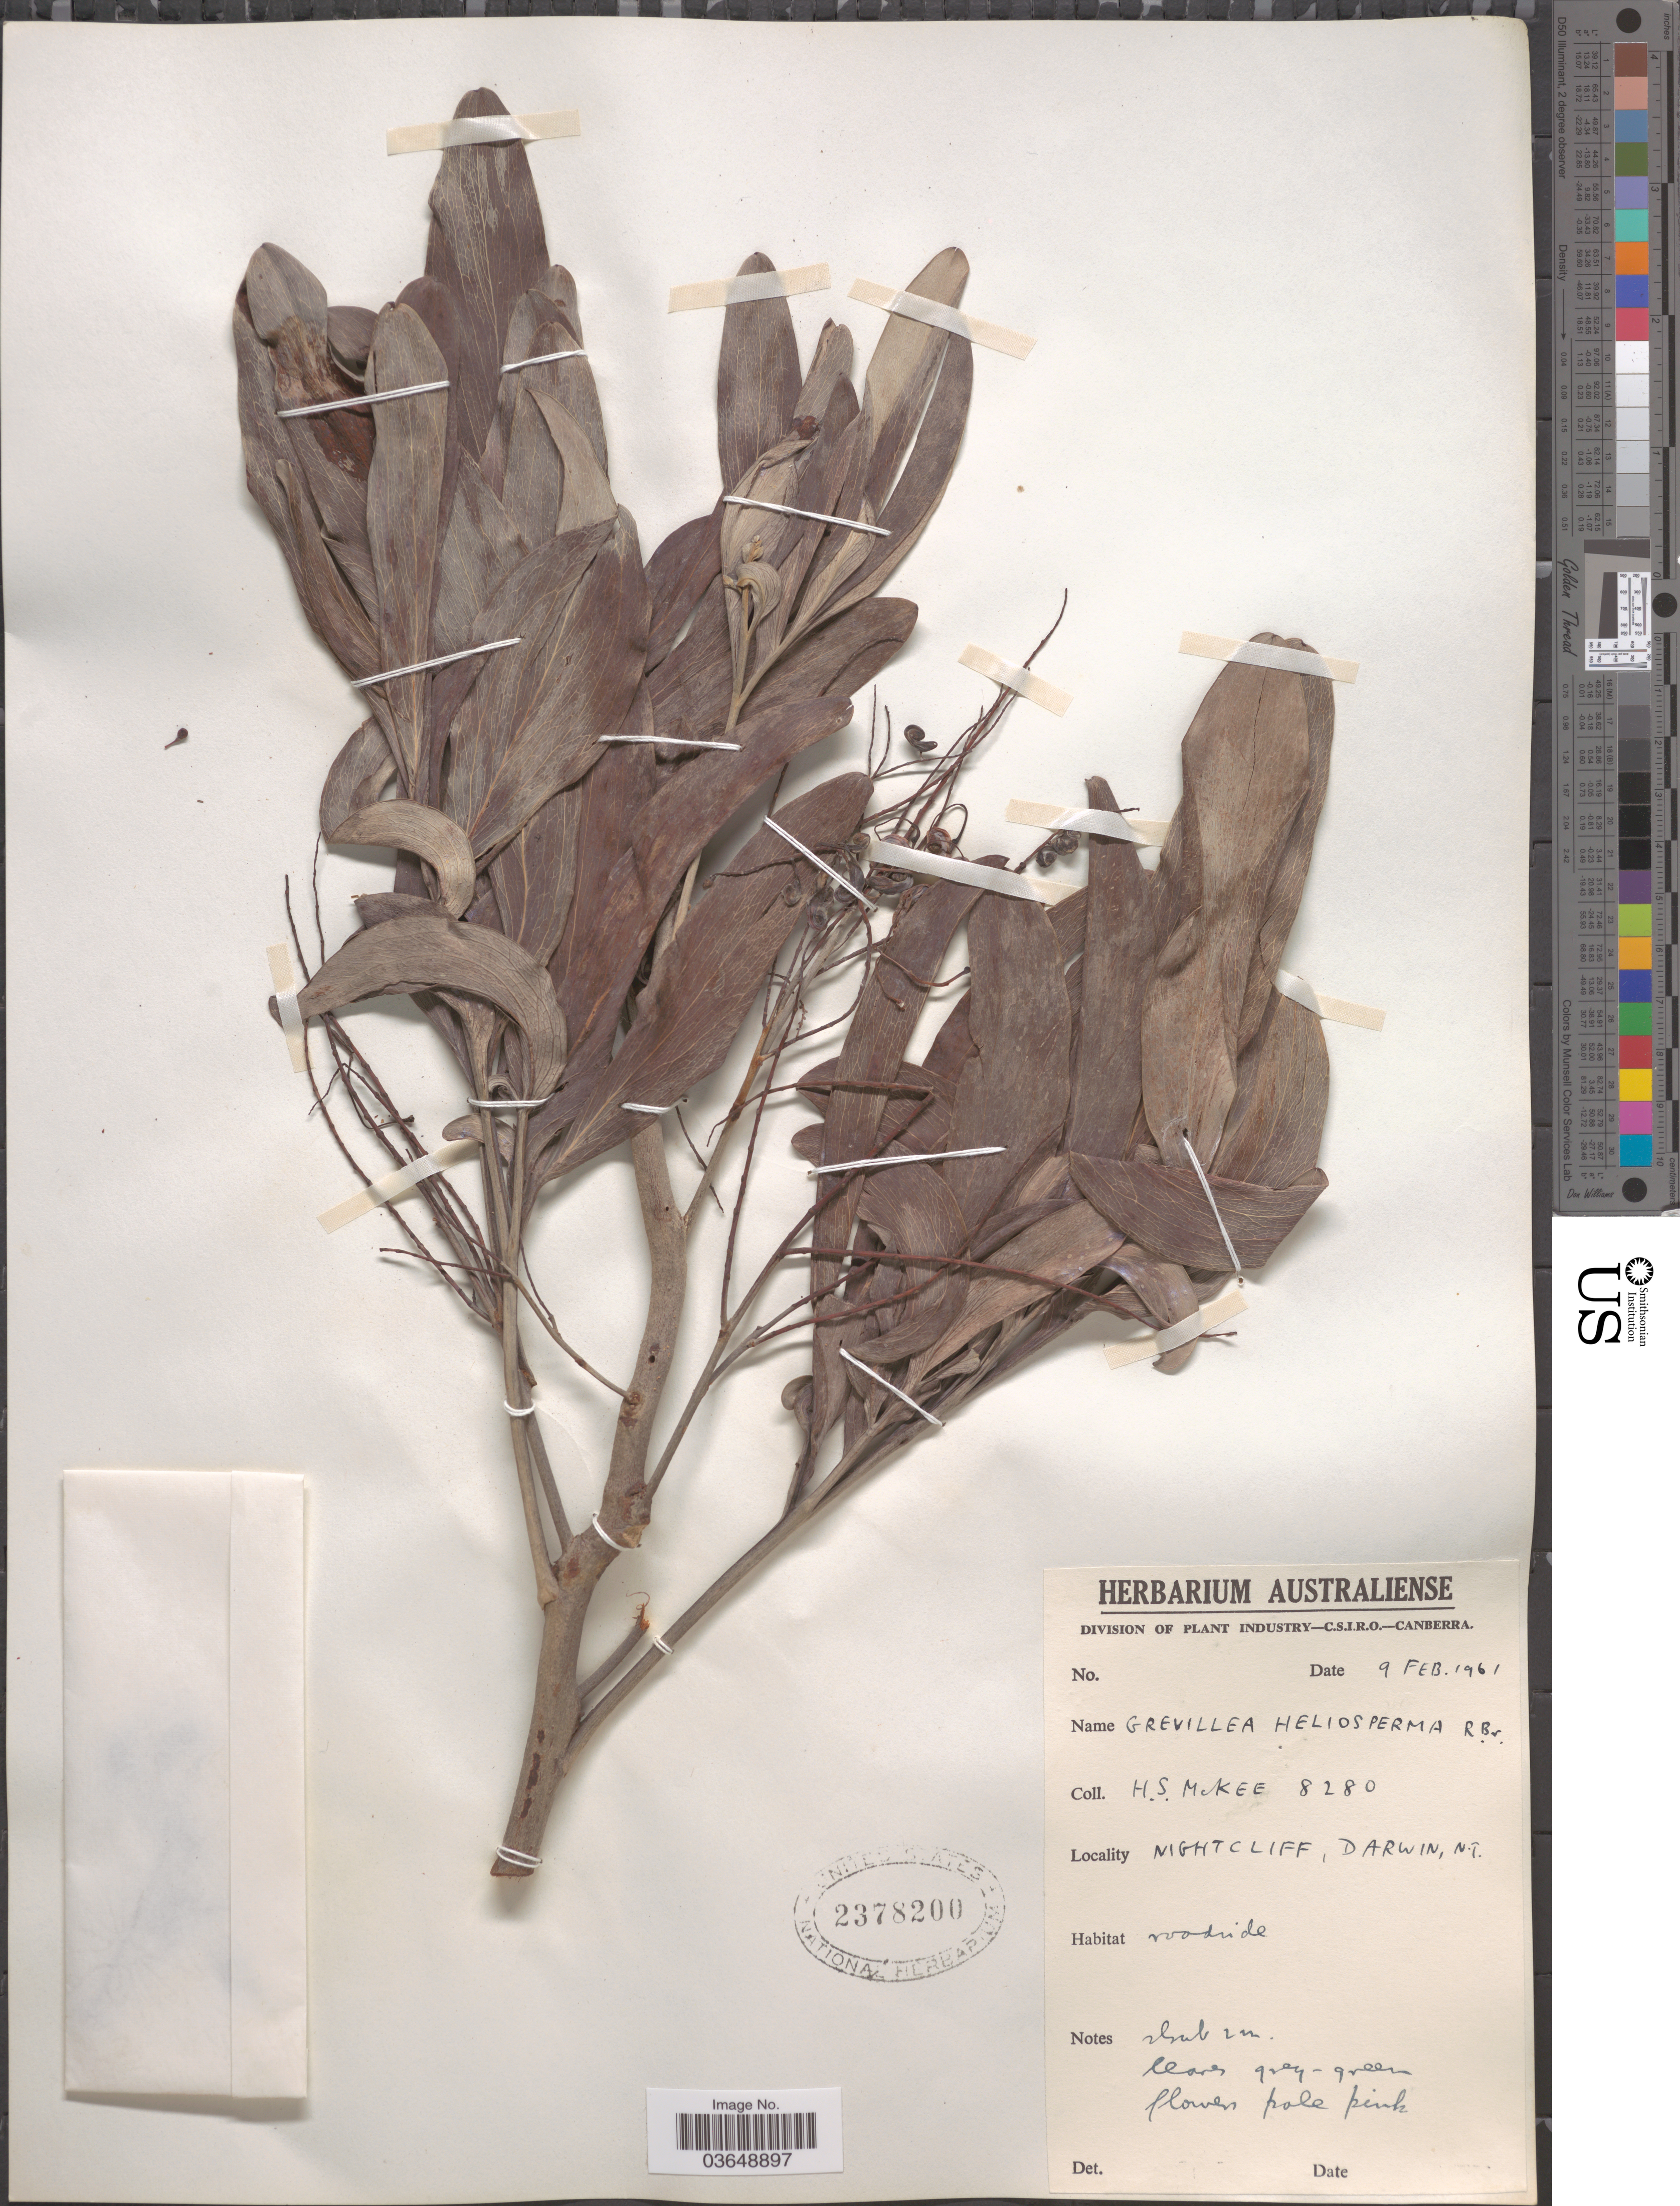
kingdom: Plantae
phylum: Tracheophyta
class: Magnoliopsida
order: Proteales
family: Proteaceae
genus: Grevillea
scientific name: Grevillea heliosperma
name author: R. Br.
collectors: H. S. McKee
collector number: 8280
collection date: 1961-02-09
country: Australia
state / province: Northern Territory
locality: Nightcliff, Darwin.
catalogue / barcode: US 2378200